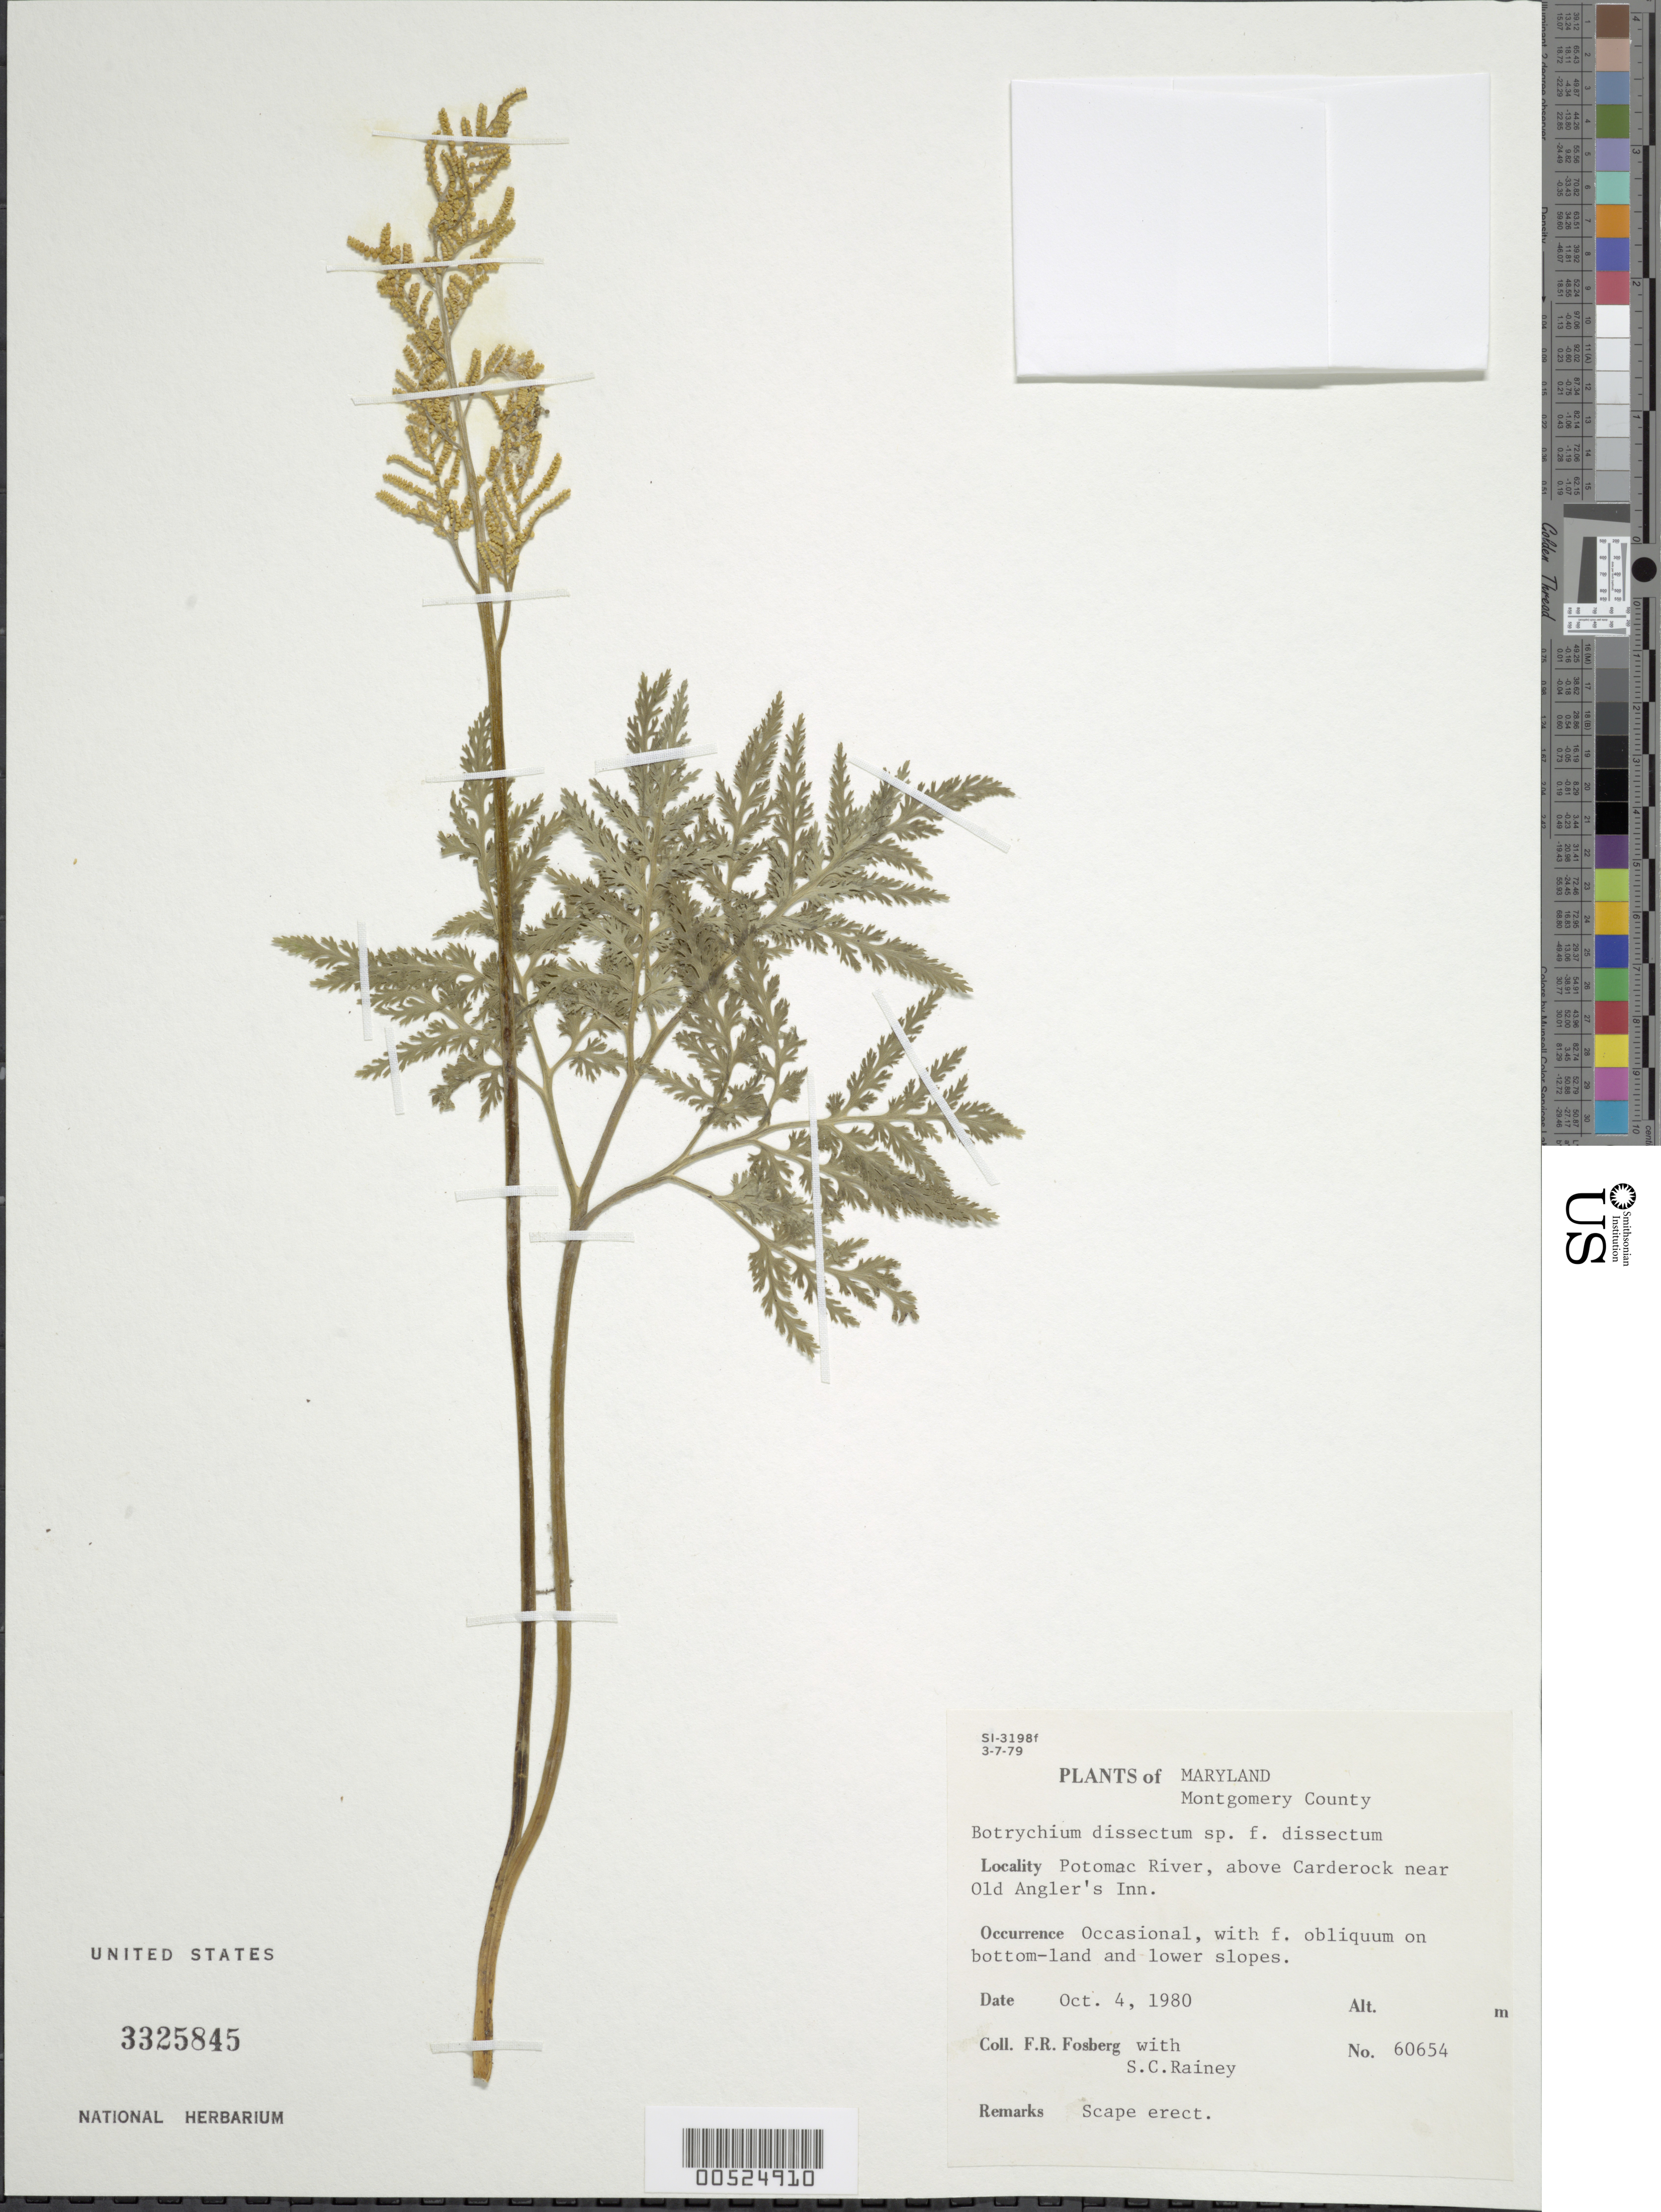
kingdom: Plantae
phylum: Tracheophyta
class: Polypodiopsida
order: Ophioglossales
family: Ophioglossaceae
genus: Botrychium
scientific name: Botrychium dissectum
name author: Spreng.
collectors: F. R. Fosberg & S. C. Rainey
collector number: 60654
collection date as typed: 04 Oct 1980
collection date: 1980-10-04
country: United States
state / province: Maryland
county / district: Montgomery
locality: Potomac River, above Carderock near Old Angler's Inn.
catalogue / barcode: US 3325845